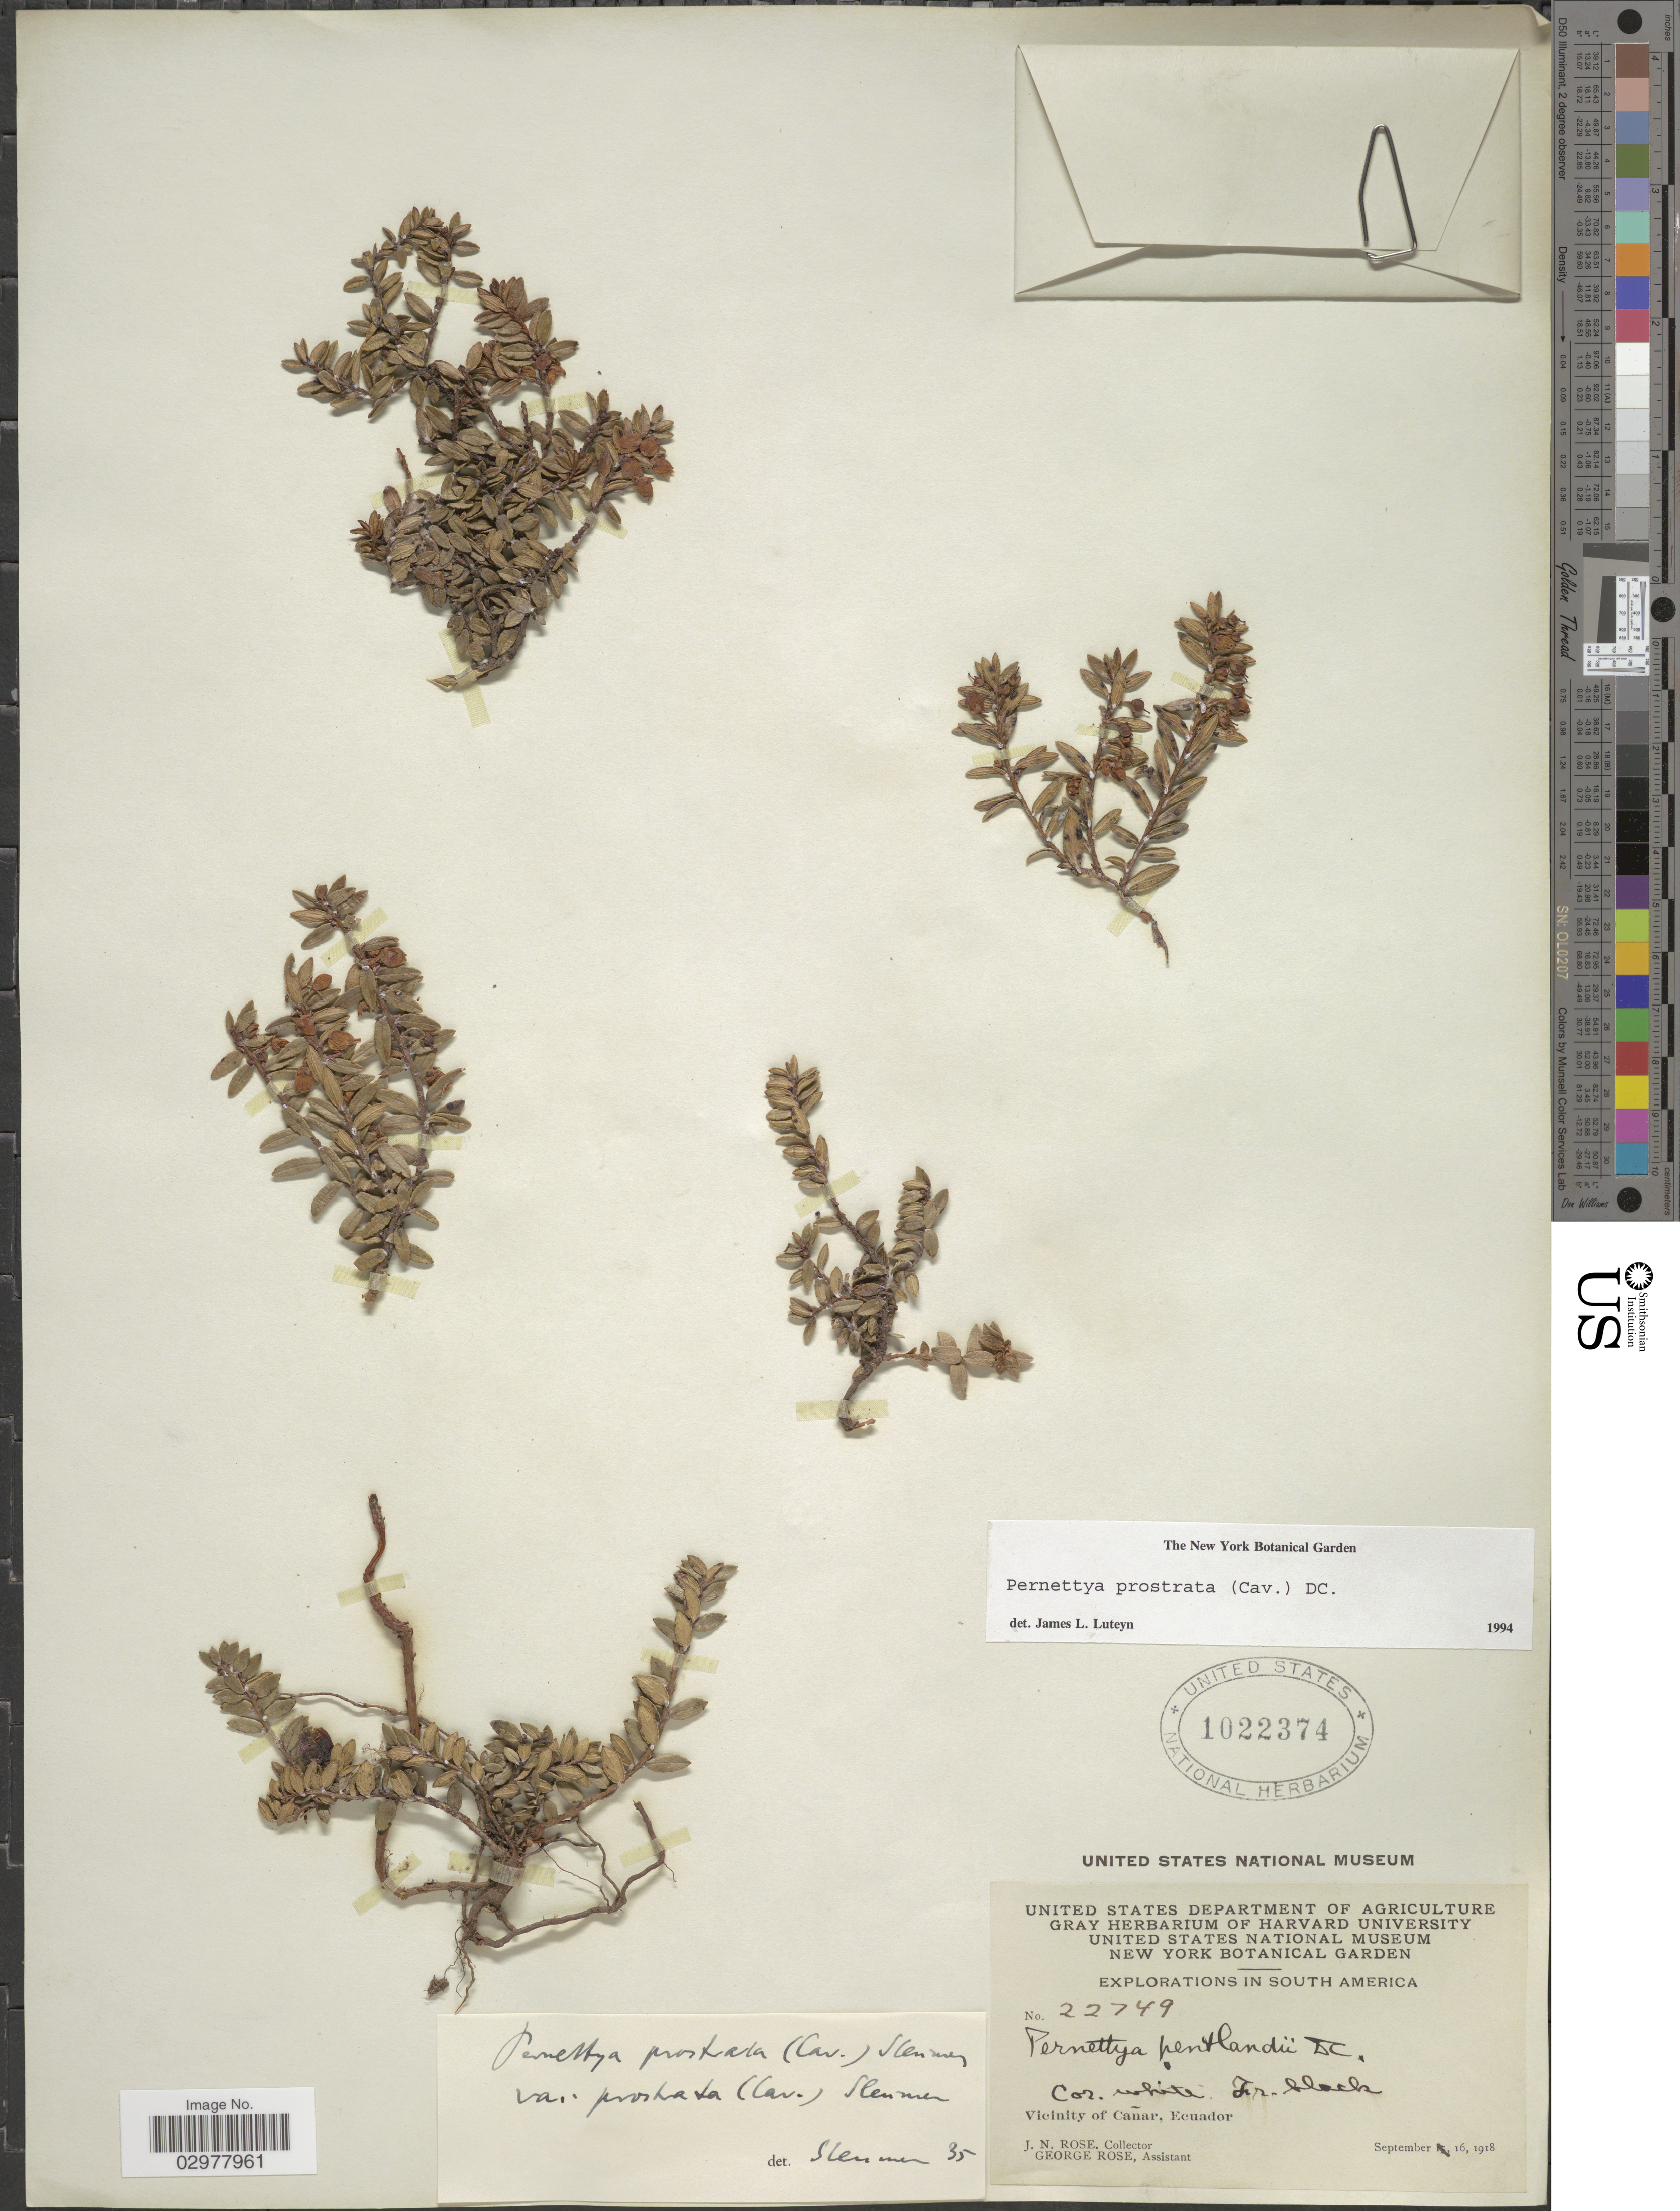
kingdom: Plantae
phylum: Tracheophyta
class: Magnoliopsida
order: Ericales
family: Ericaceae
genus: Pernettya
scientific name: Pernettya prostrata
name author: (Cav.) DC.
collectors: J. N. Rose & G. Rose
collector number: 22749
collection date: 1918-09-16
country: Ecuador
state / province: Cañar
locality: Vicinity of Cañar.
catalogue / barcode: US 1022374